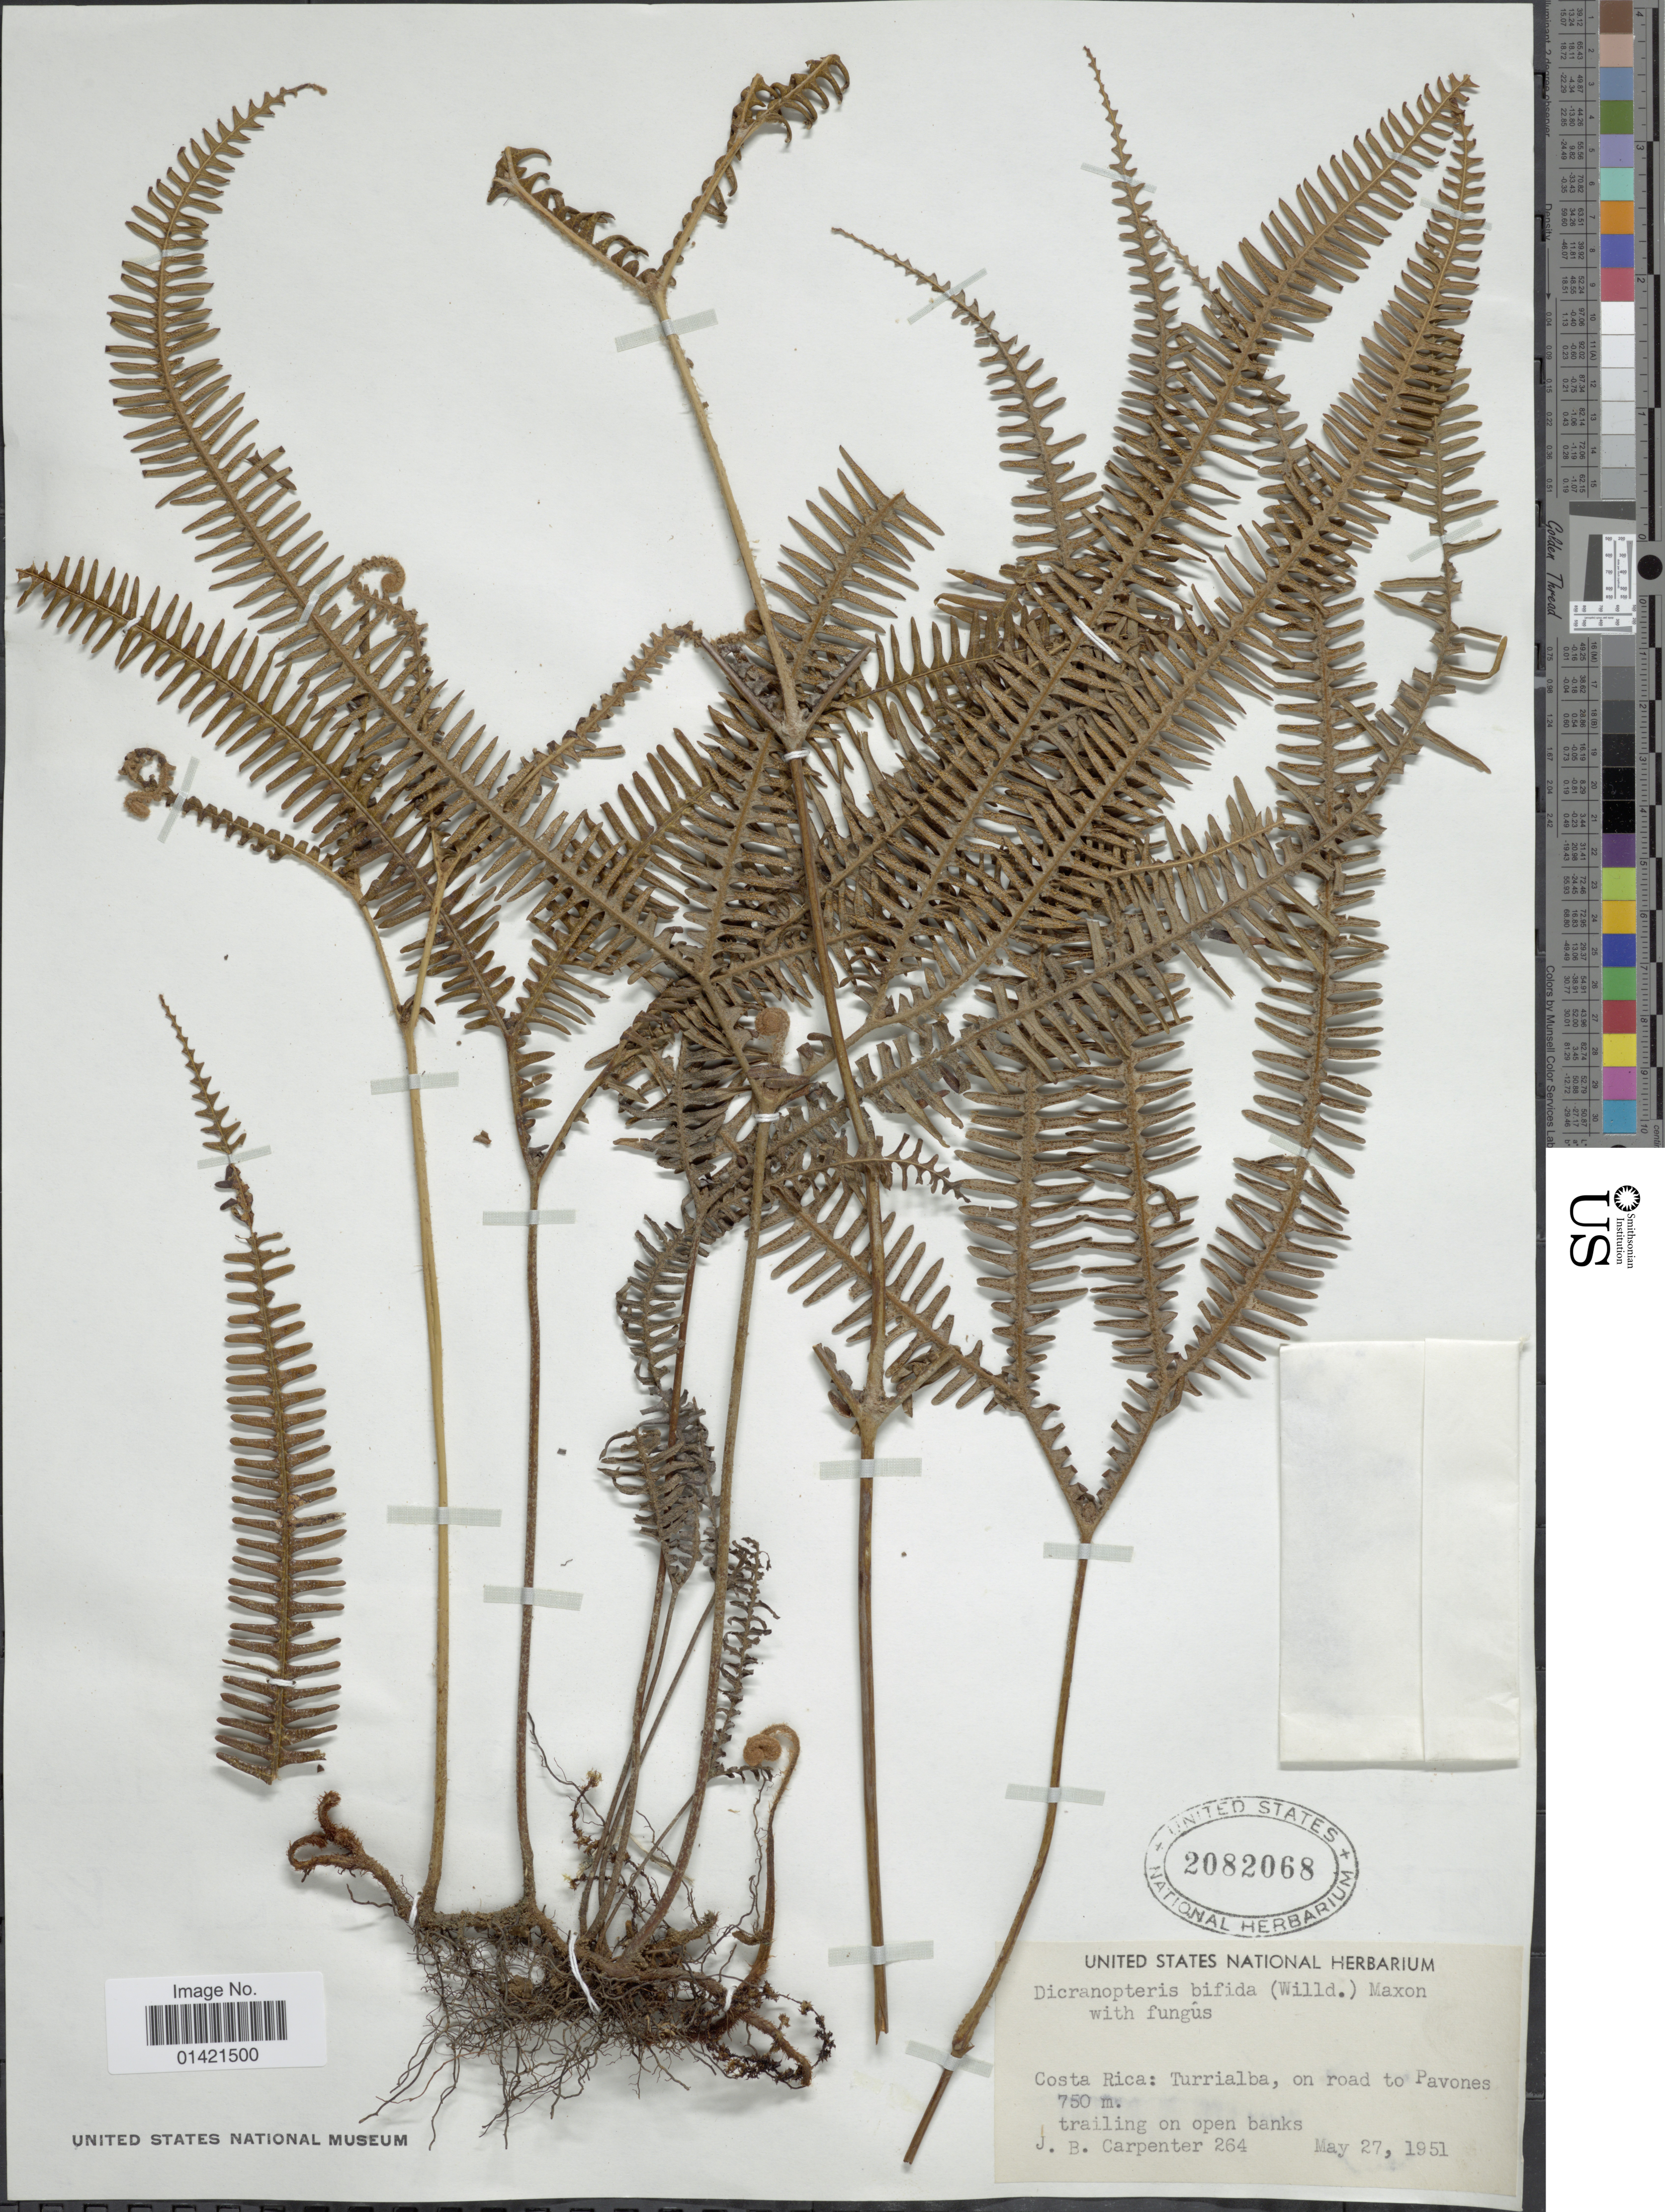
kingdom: Plantae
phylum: Tracheophyta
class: Polypodiopsida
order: Gleicheniales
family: Gleicheniaceae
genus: Sticherus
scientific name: Sticherus bifidus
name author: (Willd.) Ching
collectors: J. Carpenter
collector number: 264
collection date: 1951-05-27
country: Costa Rica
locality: Turrialba, on road to Pavones.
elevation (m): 750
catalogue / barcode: US 2082068